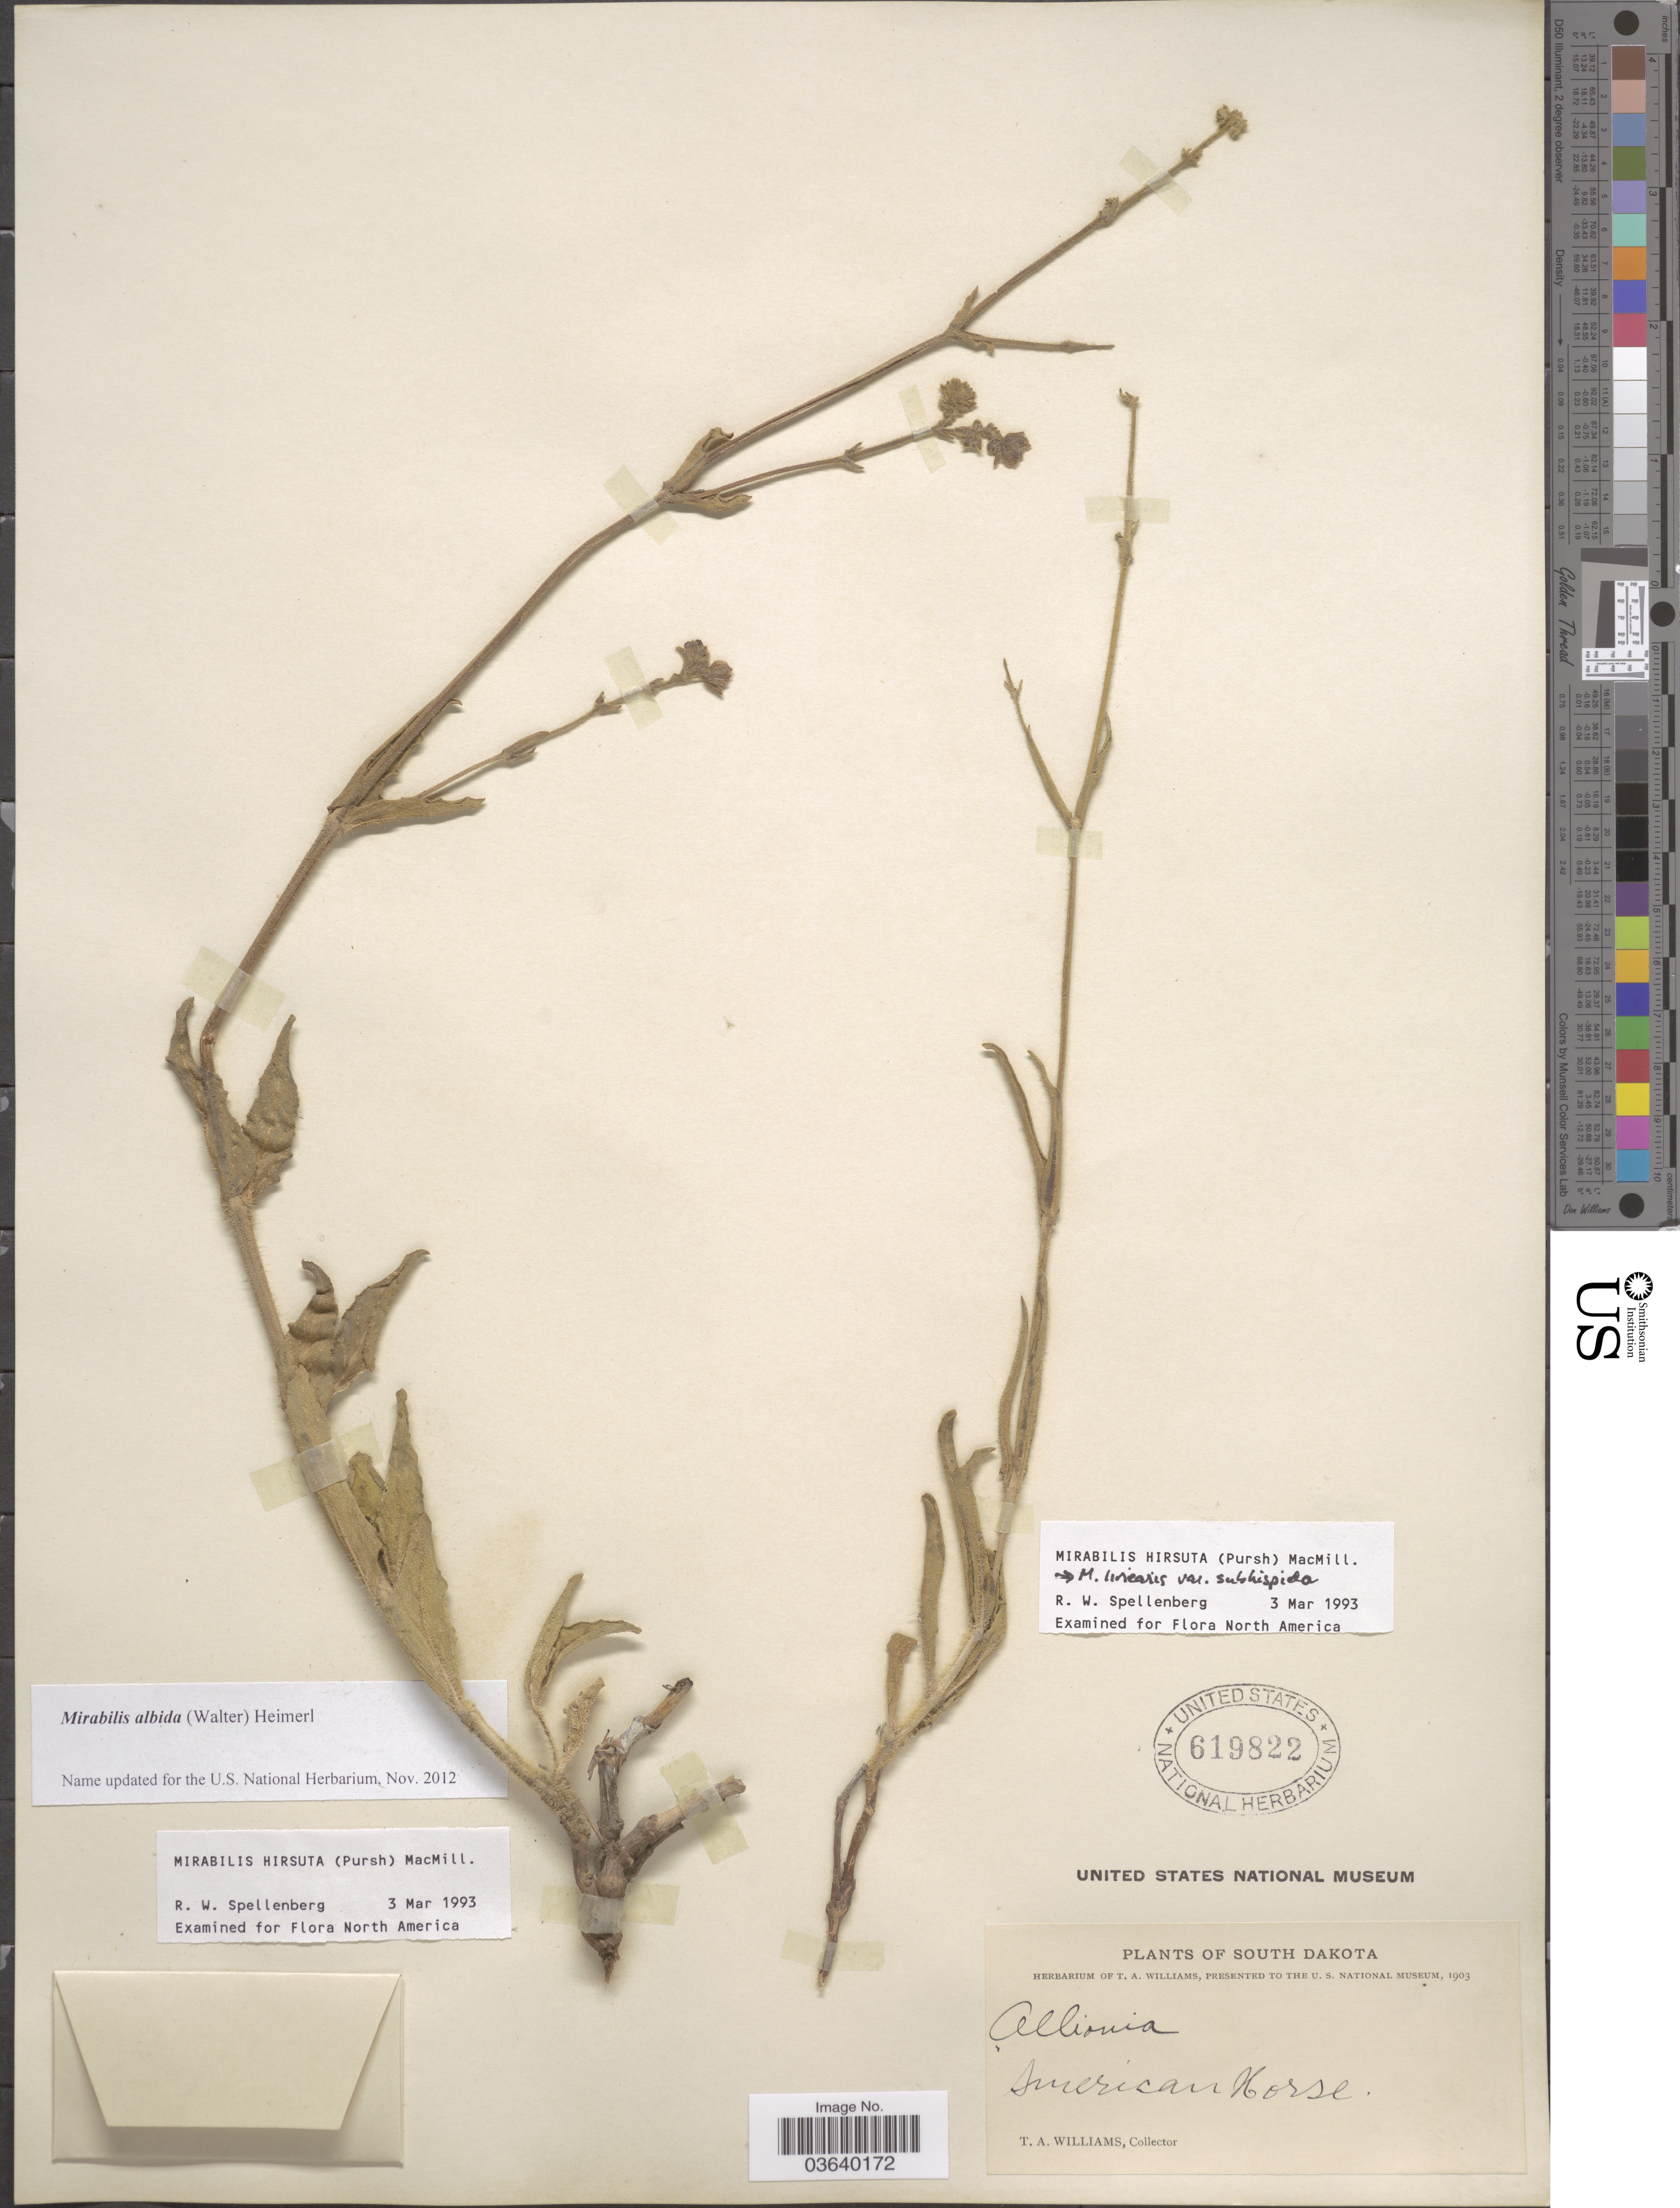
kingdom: Plantae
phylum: Tracheophyta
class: Magnoliopsida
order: Caryophyllales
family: Nyctaginaceae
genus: Mirabilis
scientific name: Mirabilis albida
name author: (Walter) Heimerl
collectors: T. Williams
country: United States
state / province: South Dakota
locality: American Horse.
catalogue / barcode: US 619822